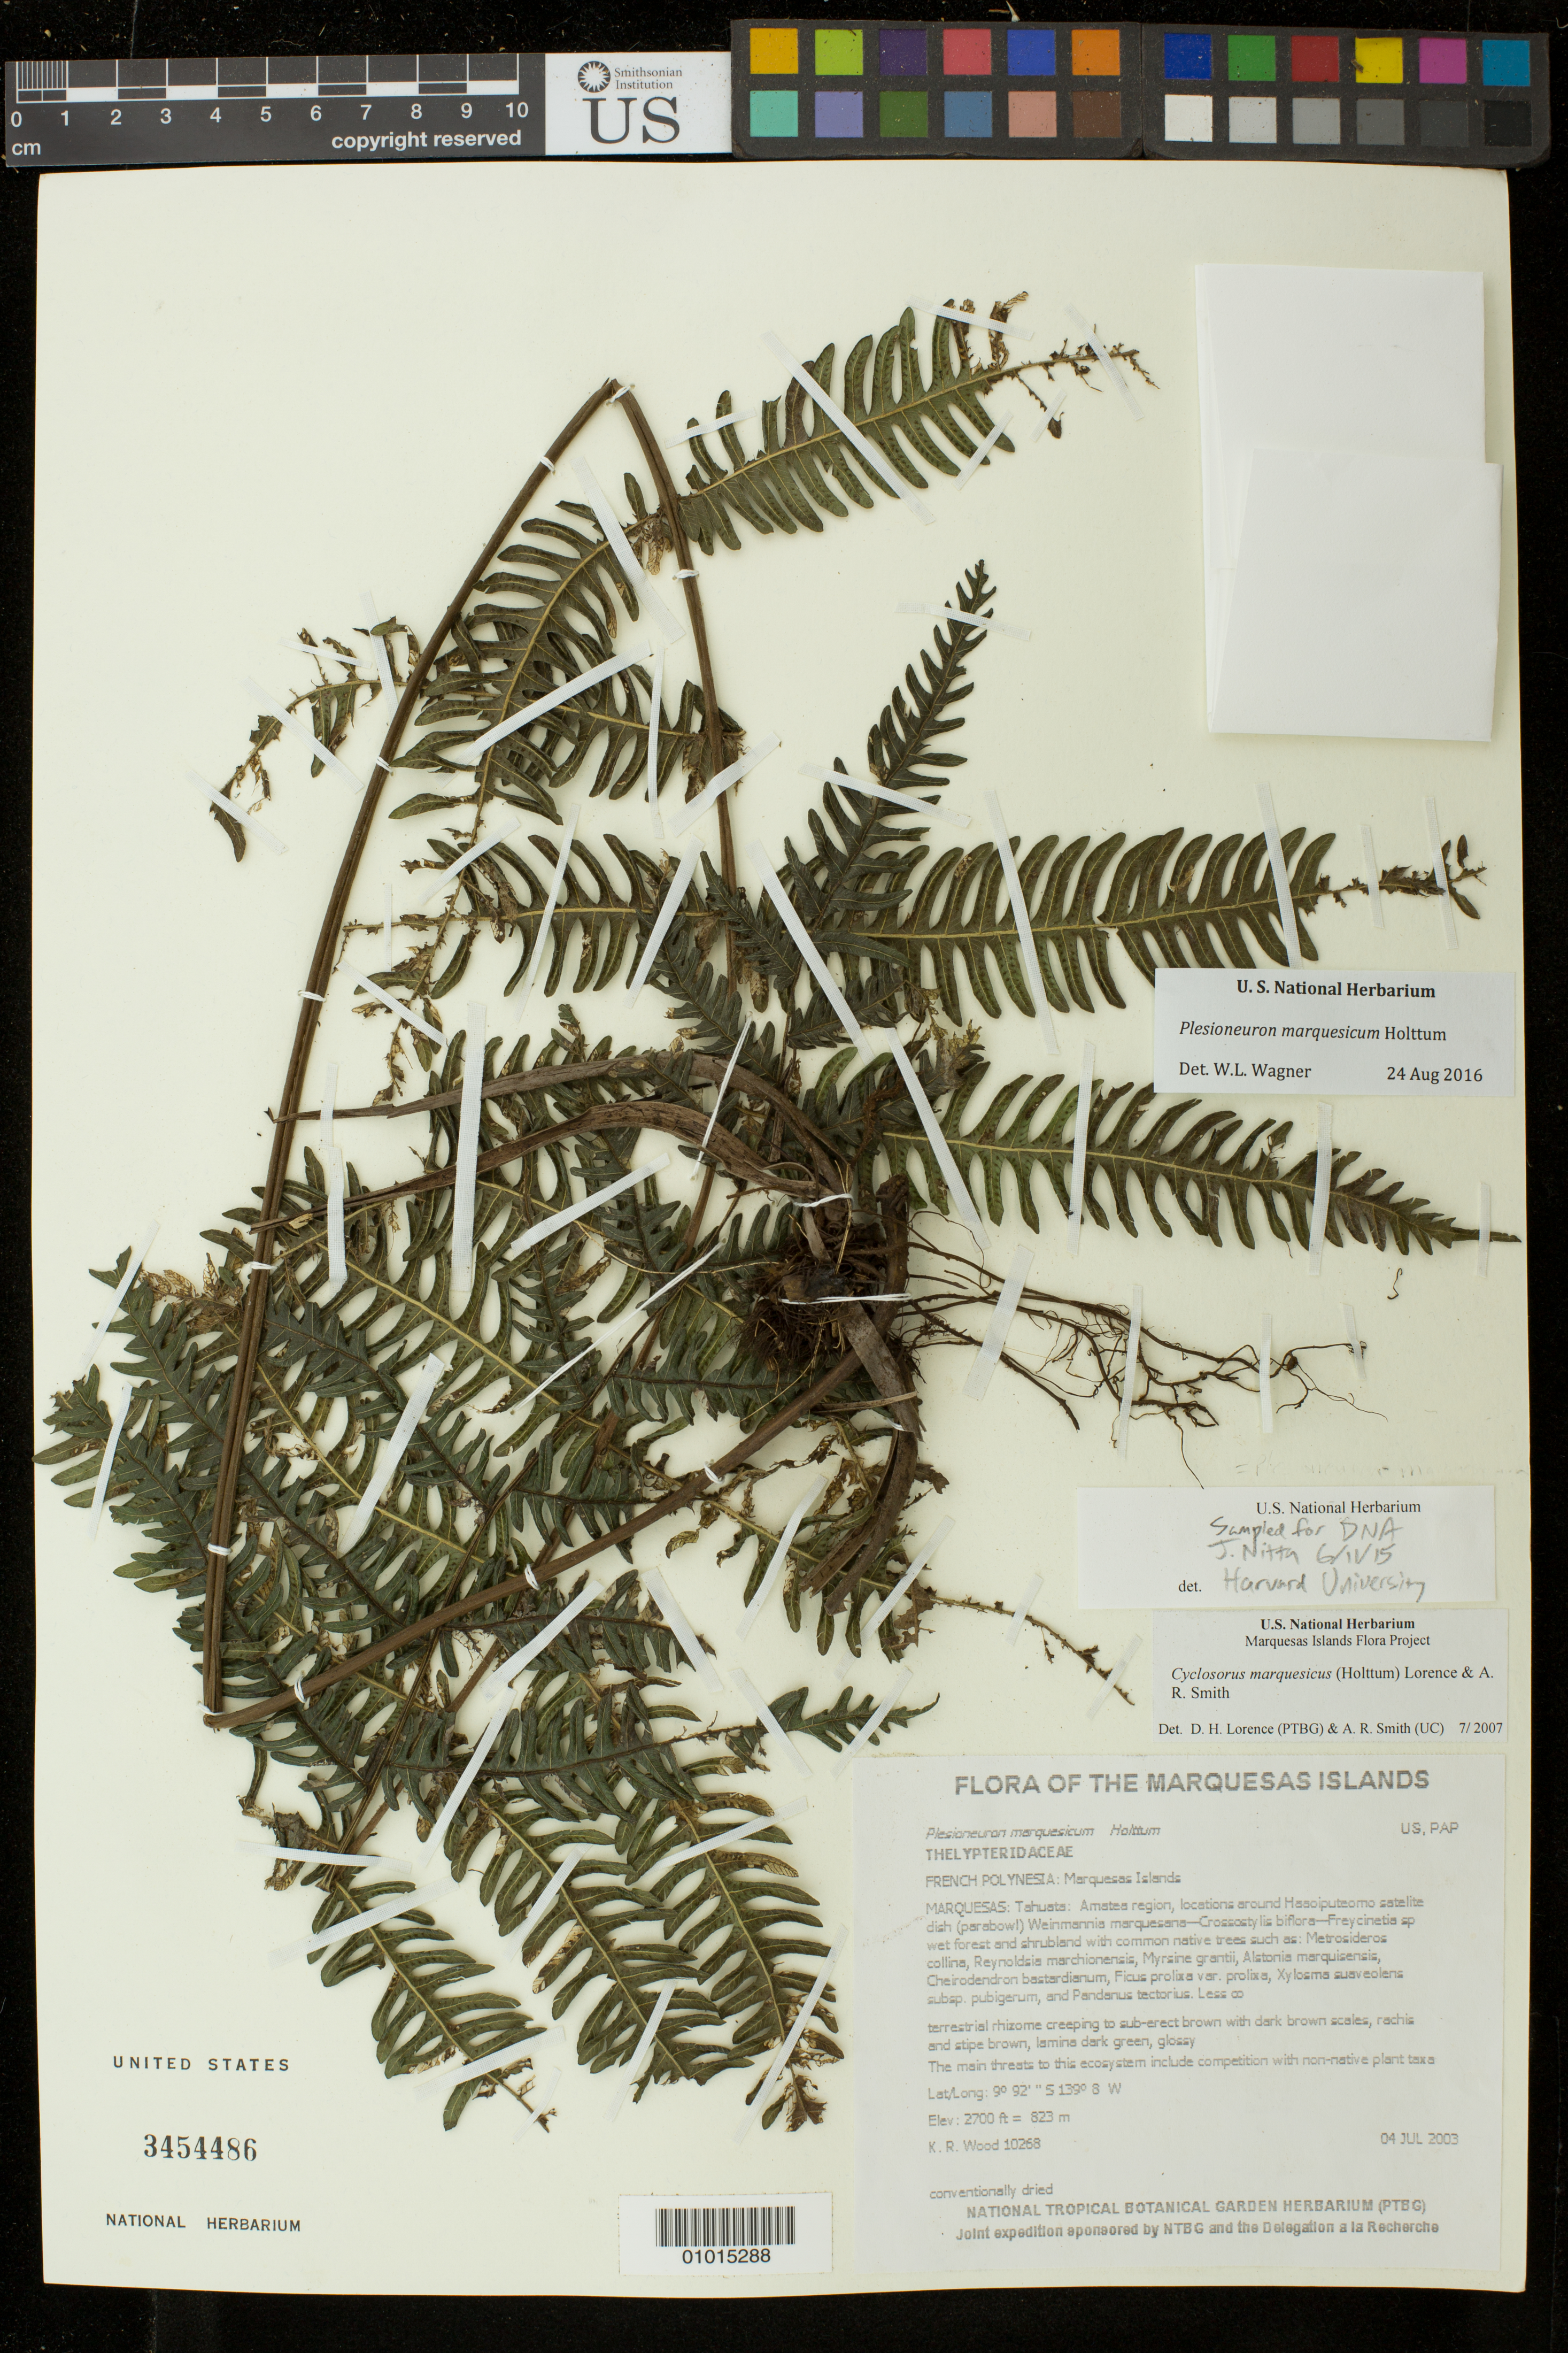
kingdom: Plantae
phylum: Tracheophyta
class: Polypodiopsida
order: Polypodiales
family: Thelypteridaceae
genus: Plesioneuron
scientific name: Plesioneuron marquesicum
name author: Holttum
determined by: Lorence, David H.; Smith, A. R.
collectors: K. R. Wood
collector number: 10268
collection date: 2003-07-04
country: French Polynesia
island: Tahuata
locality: Amatea region, locations around Haaoiputeomo satelite dish (parabowl)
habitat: Weinmannia marquesana - Crossostylis biflora - Freycinetia sp wet forest and shrubland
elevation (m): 823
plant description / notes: Competition with non-native plant taxa such as Ageratum conyzoides, Elephantopus mollis, Psidium guajava, Spathoglottis plicata, Zingiber zerumbet, Paspalum conjugatum, Paspalum paniculatum, Rhynchelytrum repens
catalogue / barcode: US 3454486